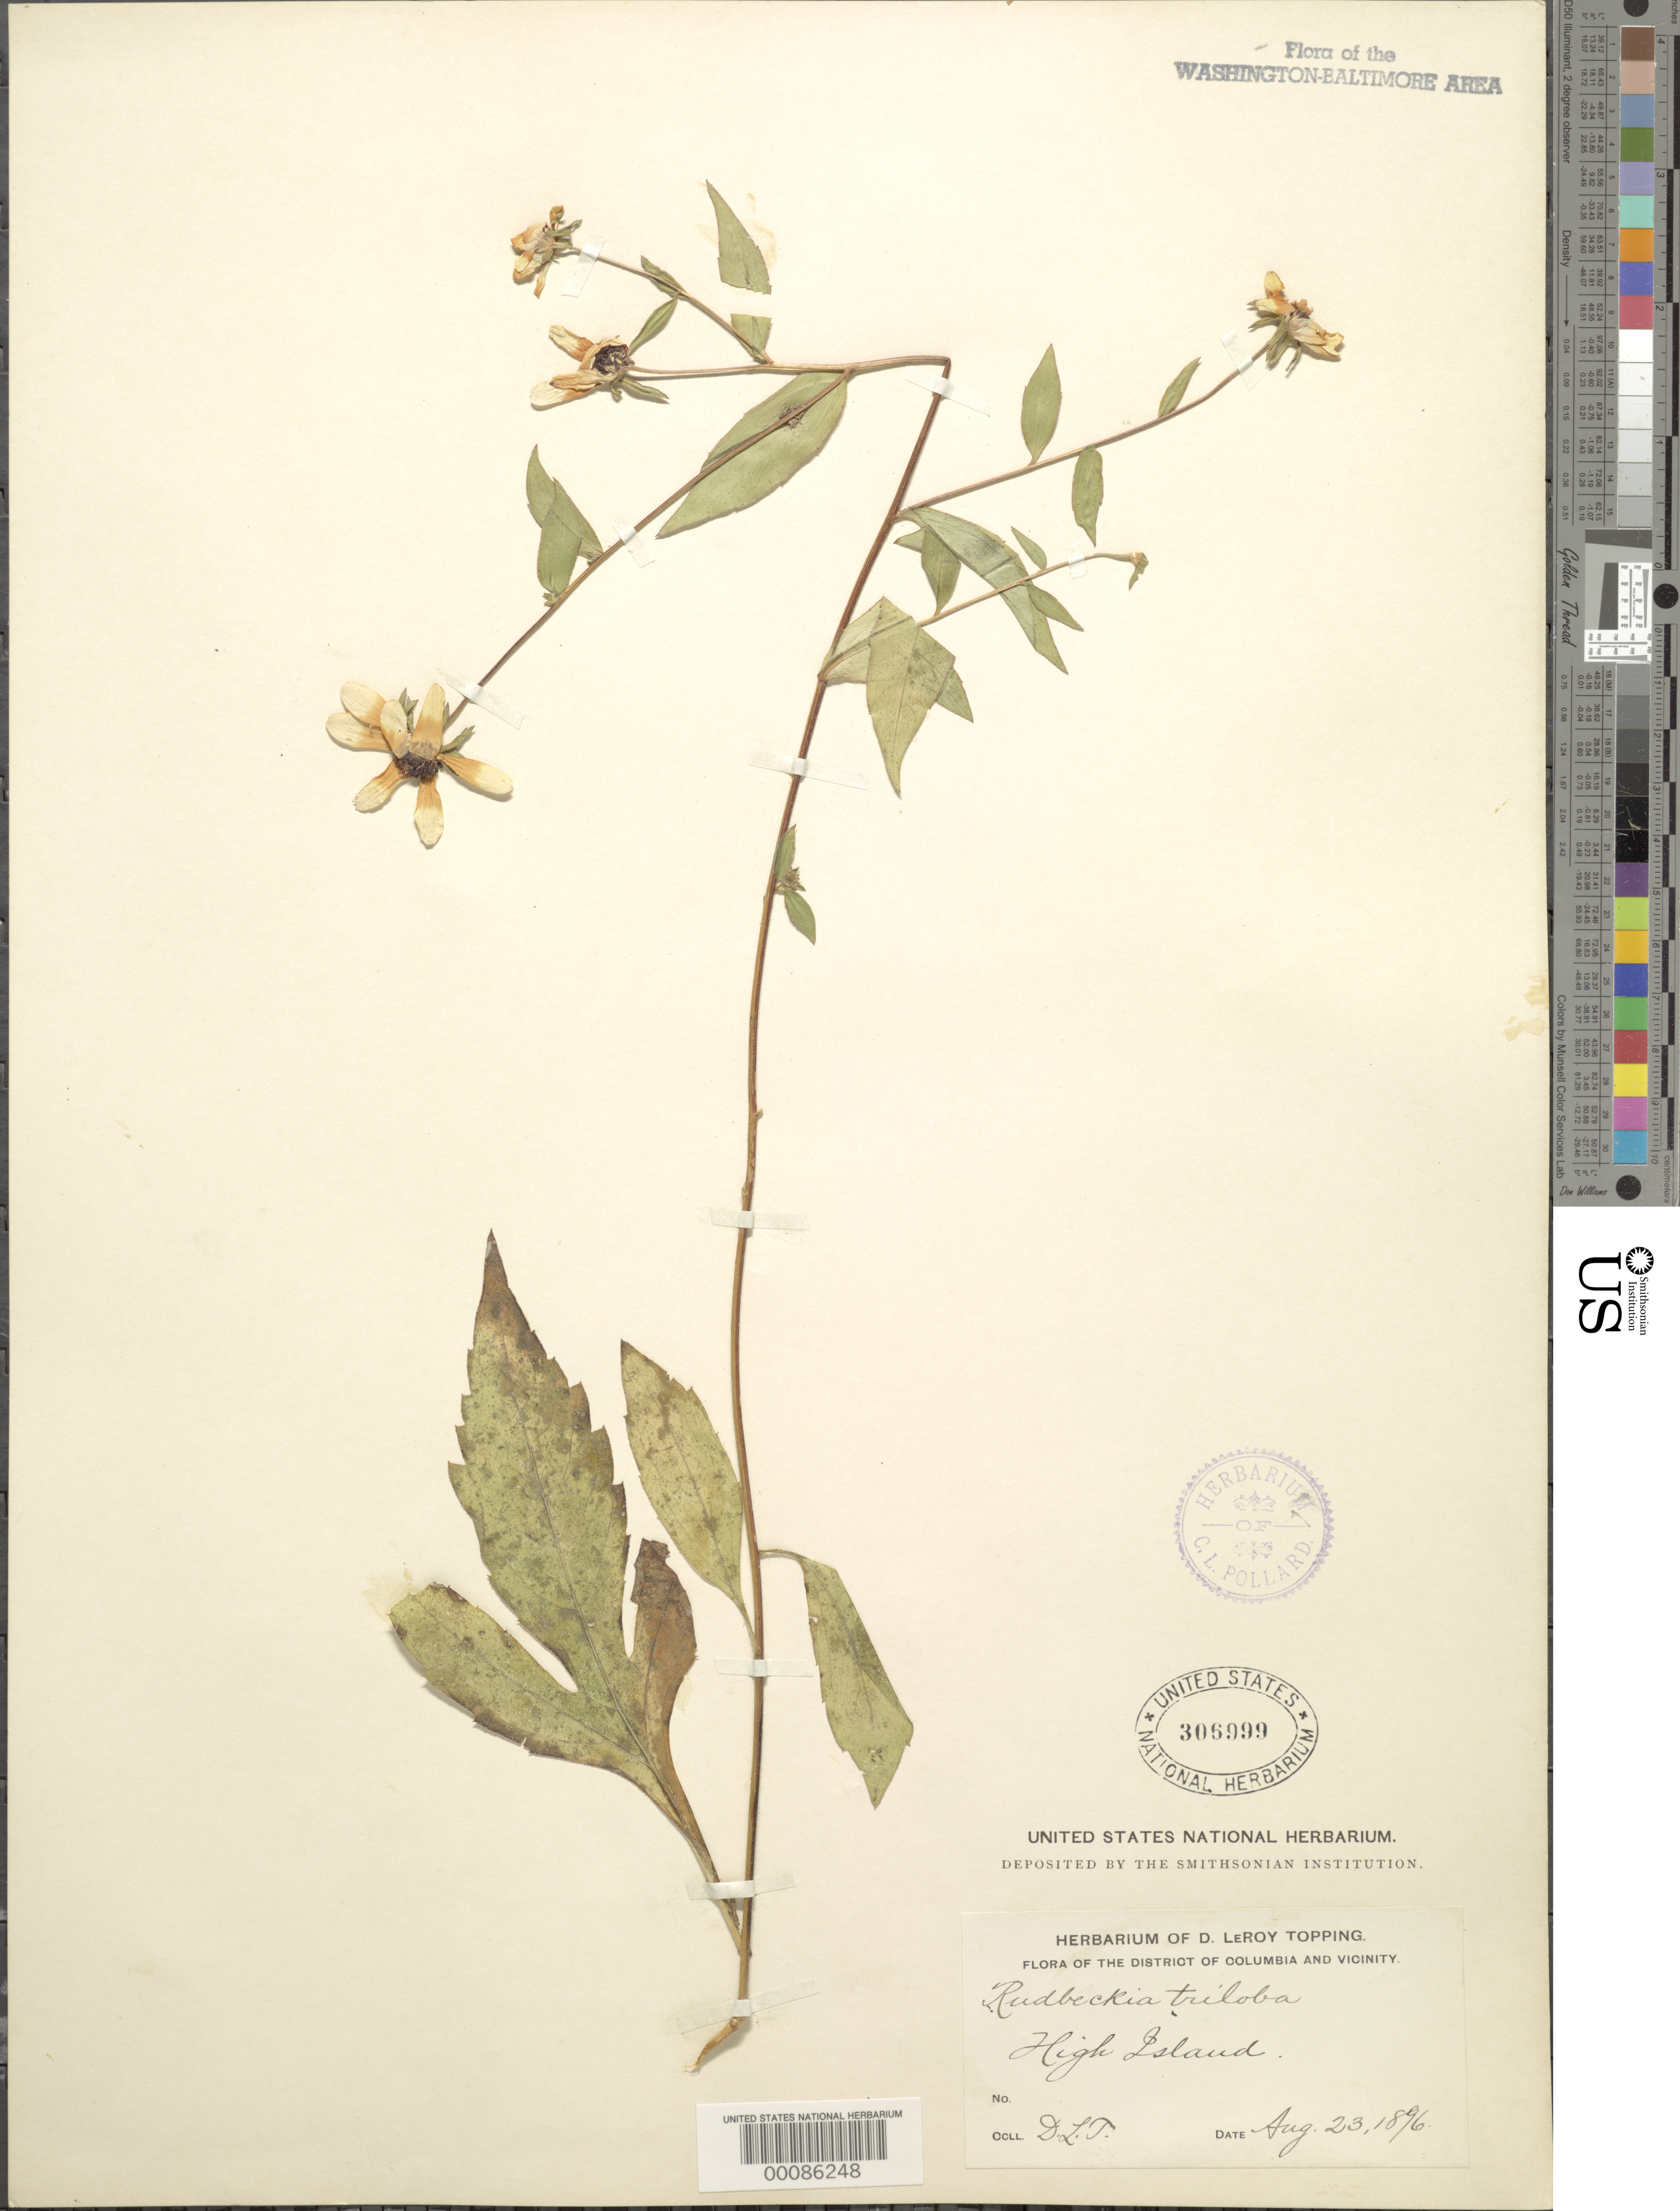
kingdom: Plantae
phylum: Tracheophyta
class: Magnoliopsida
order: Asterales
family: Asteraceae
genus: Rudbeckia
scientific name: Rudbeckia triloba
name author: L.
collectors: D. L. Topping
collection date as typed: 23 Aug 1896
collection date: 1896-08-23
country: United States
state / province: Maryland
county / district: Montgomery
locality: High Island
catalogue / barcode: US 306999